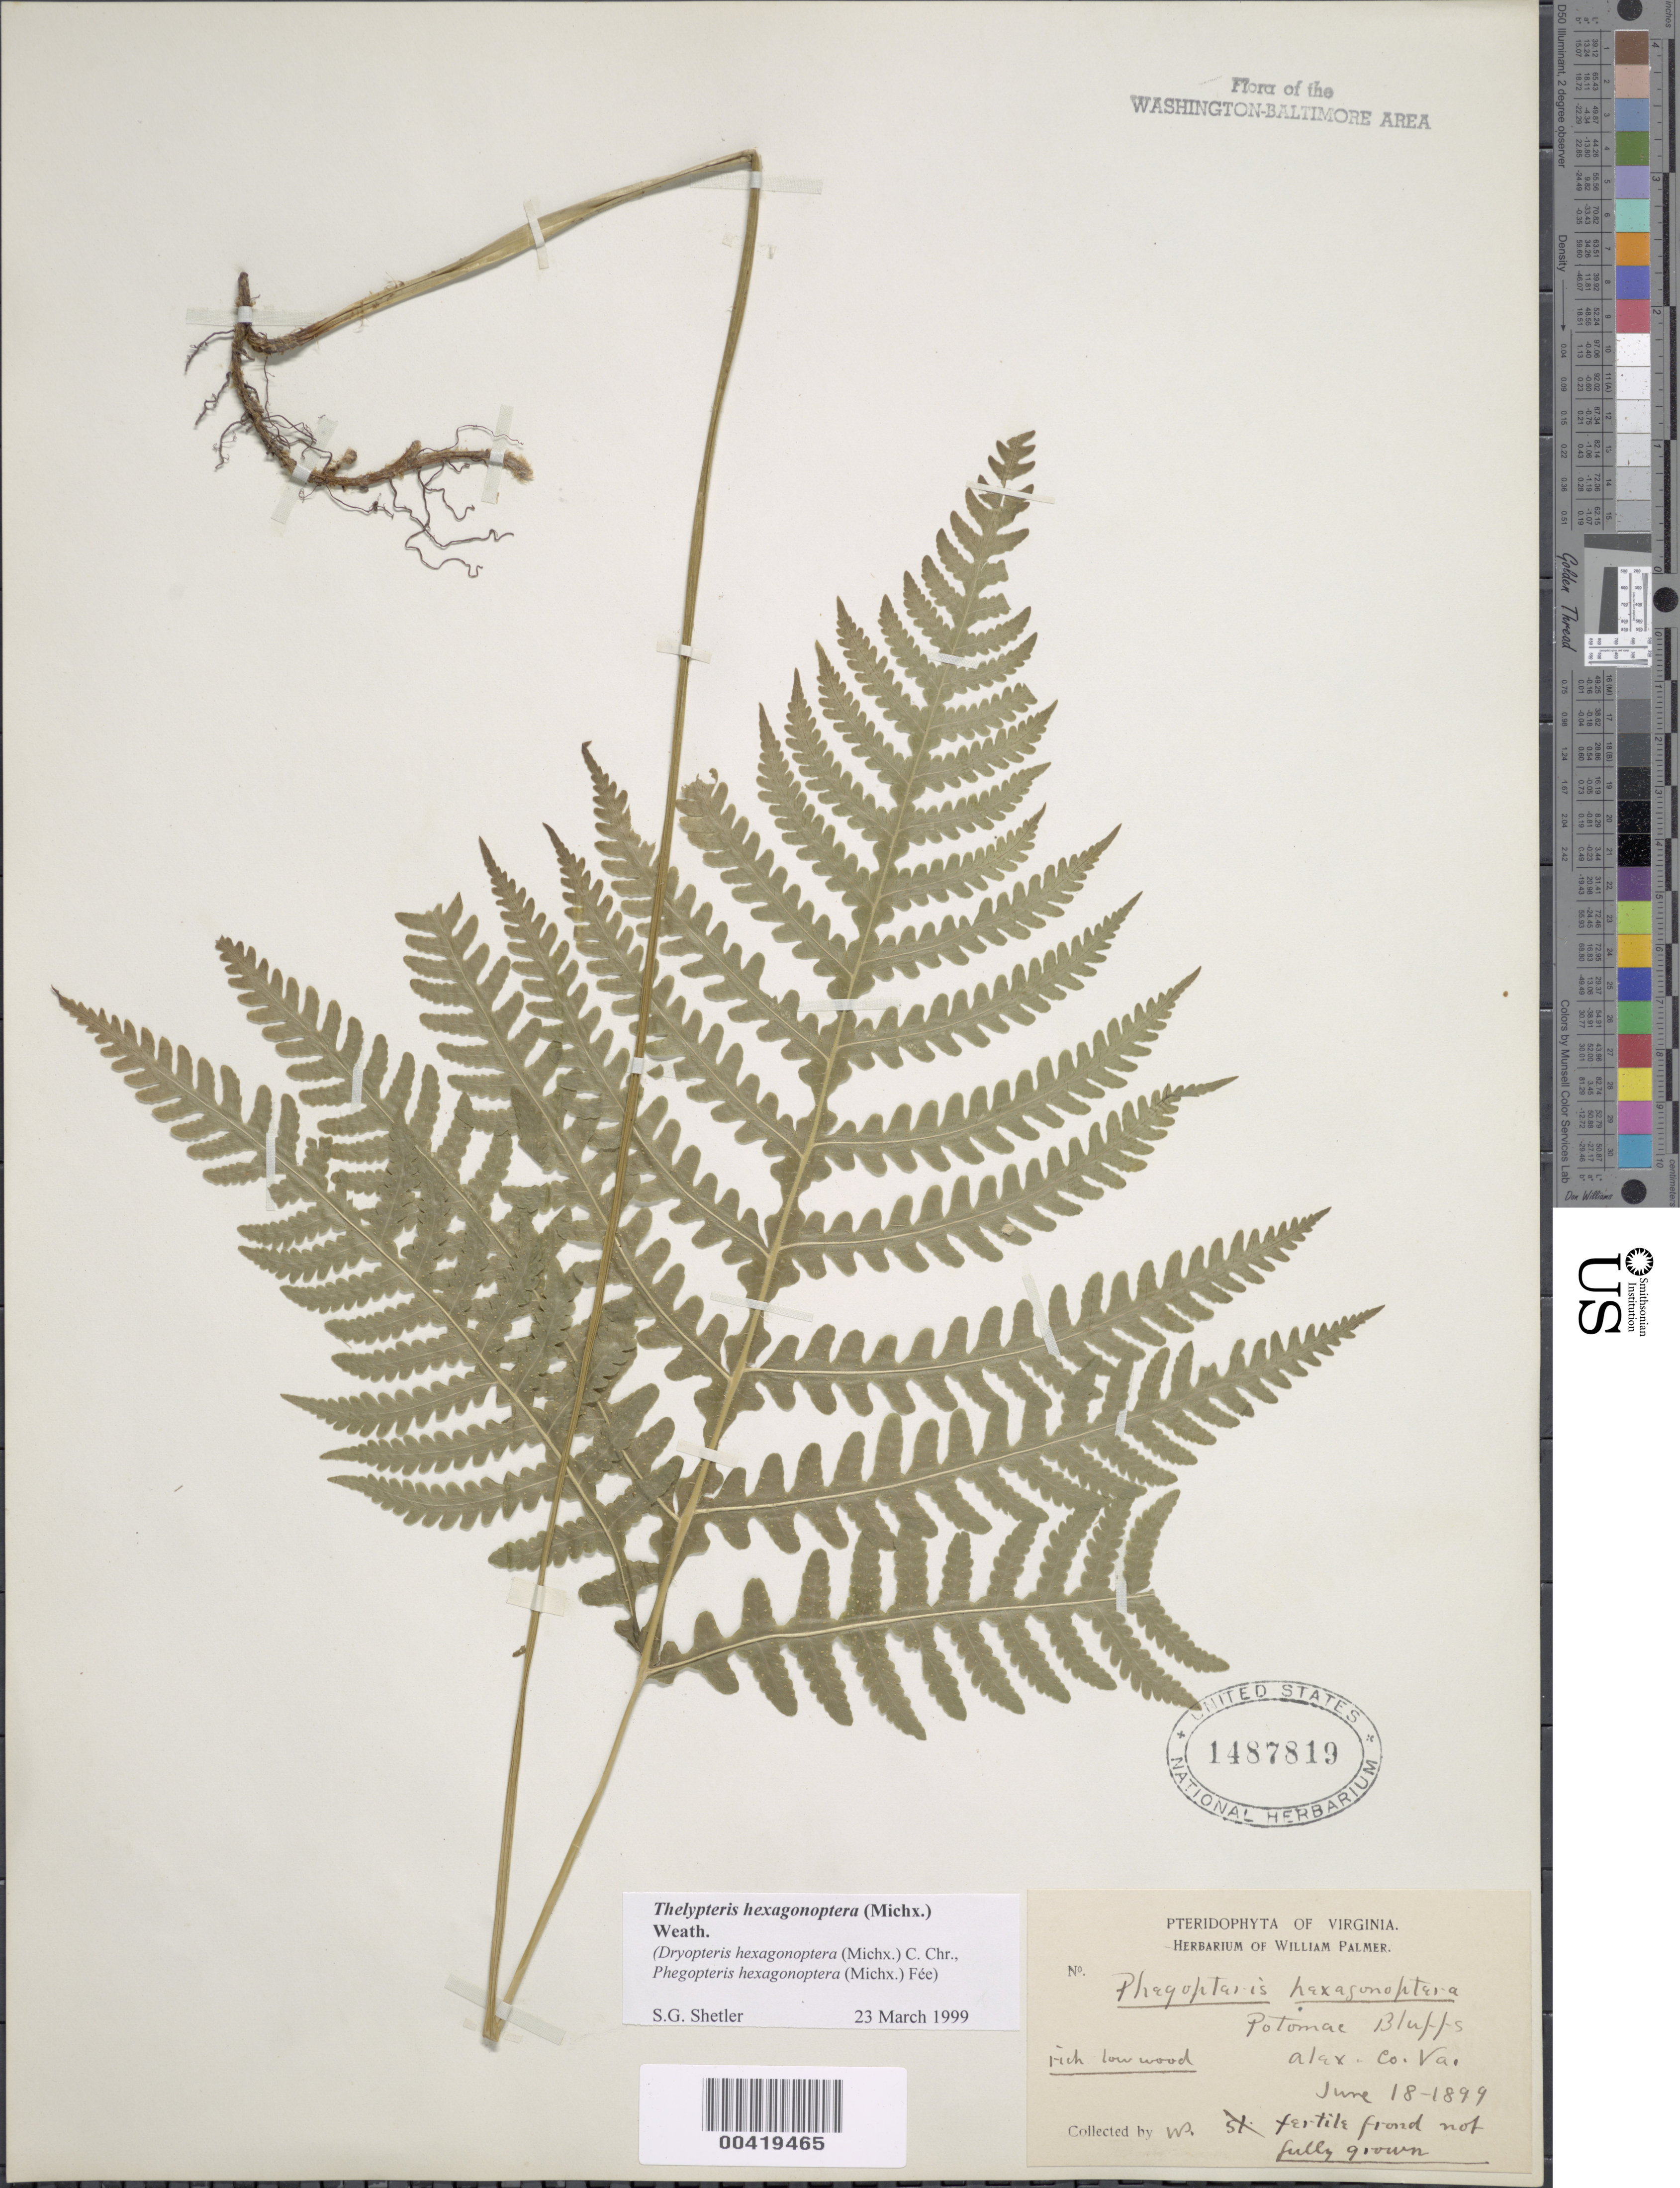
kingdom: Plantae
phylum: Tracheophyta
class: Polypodiopsida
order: Polypodiales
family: Thelypteridaceae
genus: Phegopteris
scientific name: Phegopteris hexagonoptera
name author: (Michx.) Fée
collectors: W. Palmer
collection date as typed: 18 Jun 1899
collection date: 1899-06-18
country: United States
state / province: Virginia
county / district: Arlington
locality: Potomac Bluffs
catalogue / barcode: US 1487819